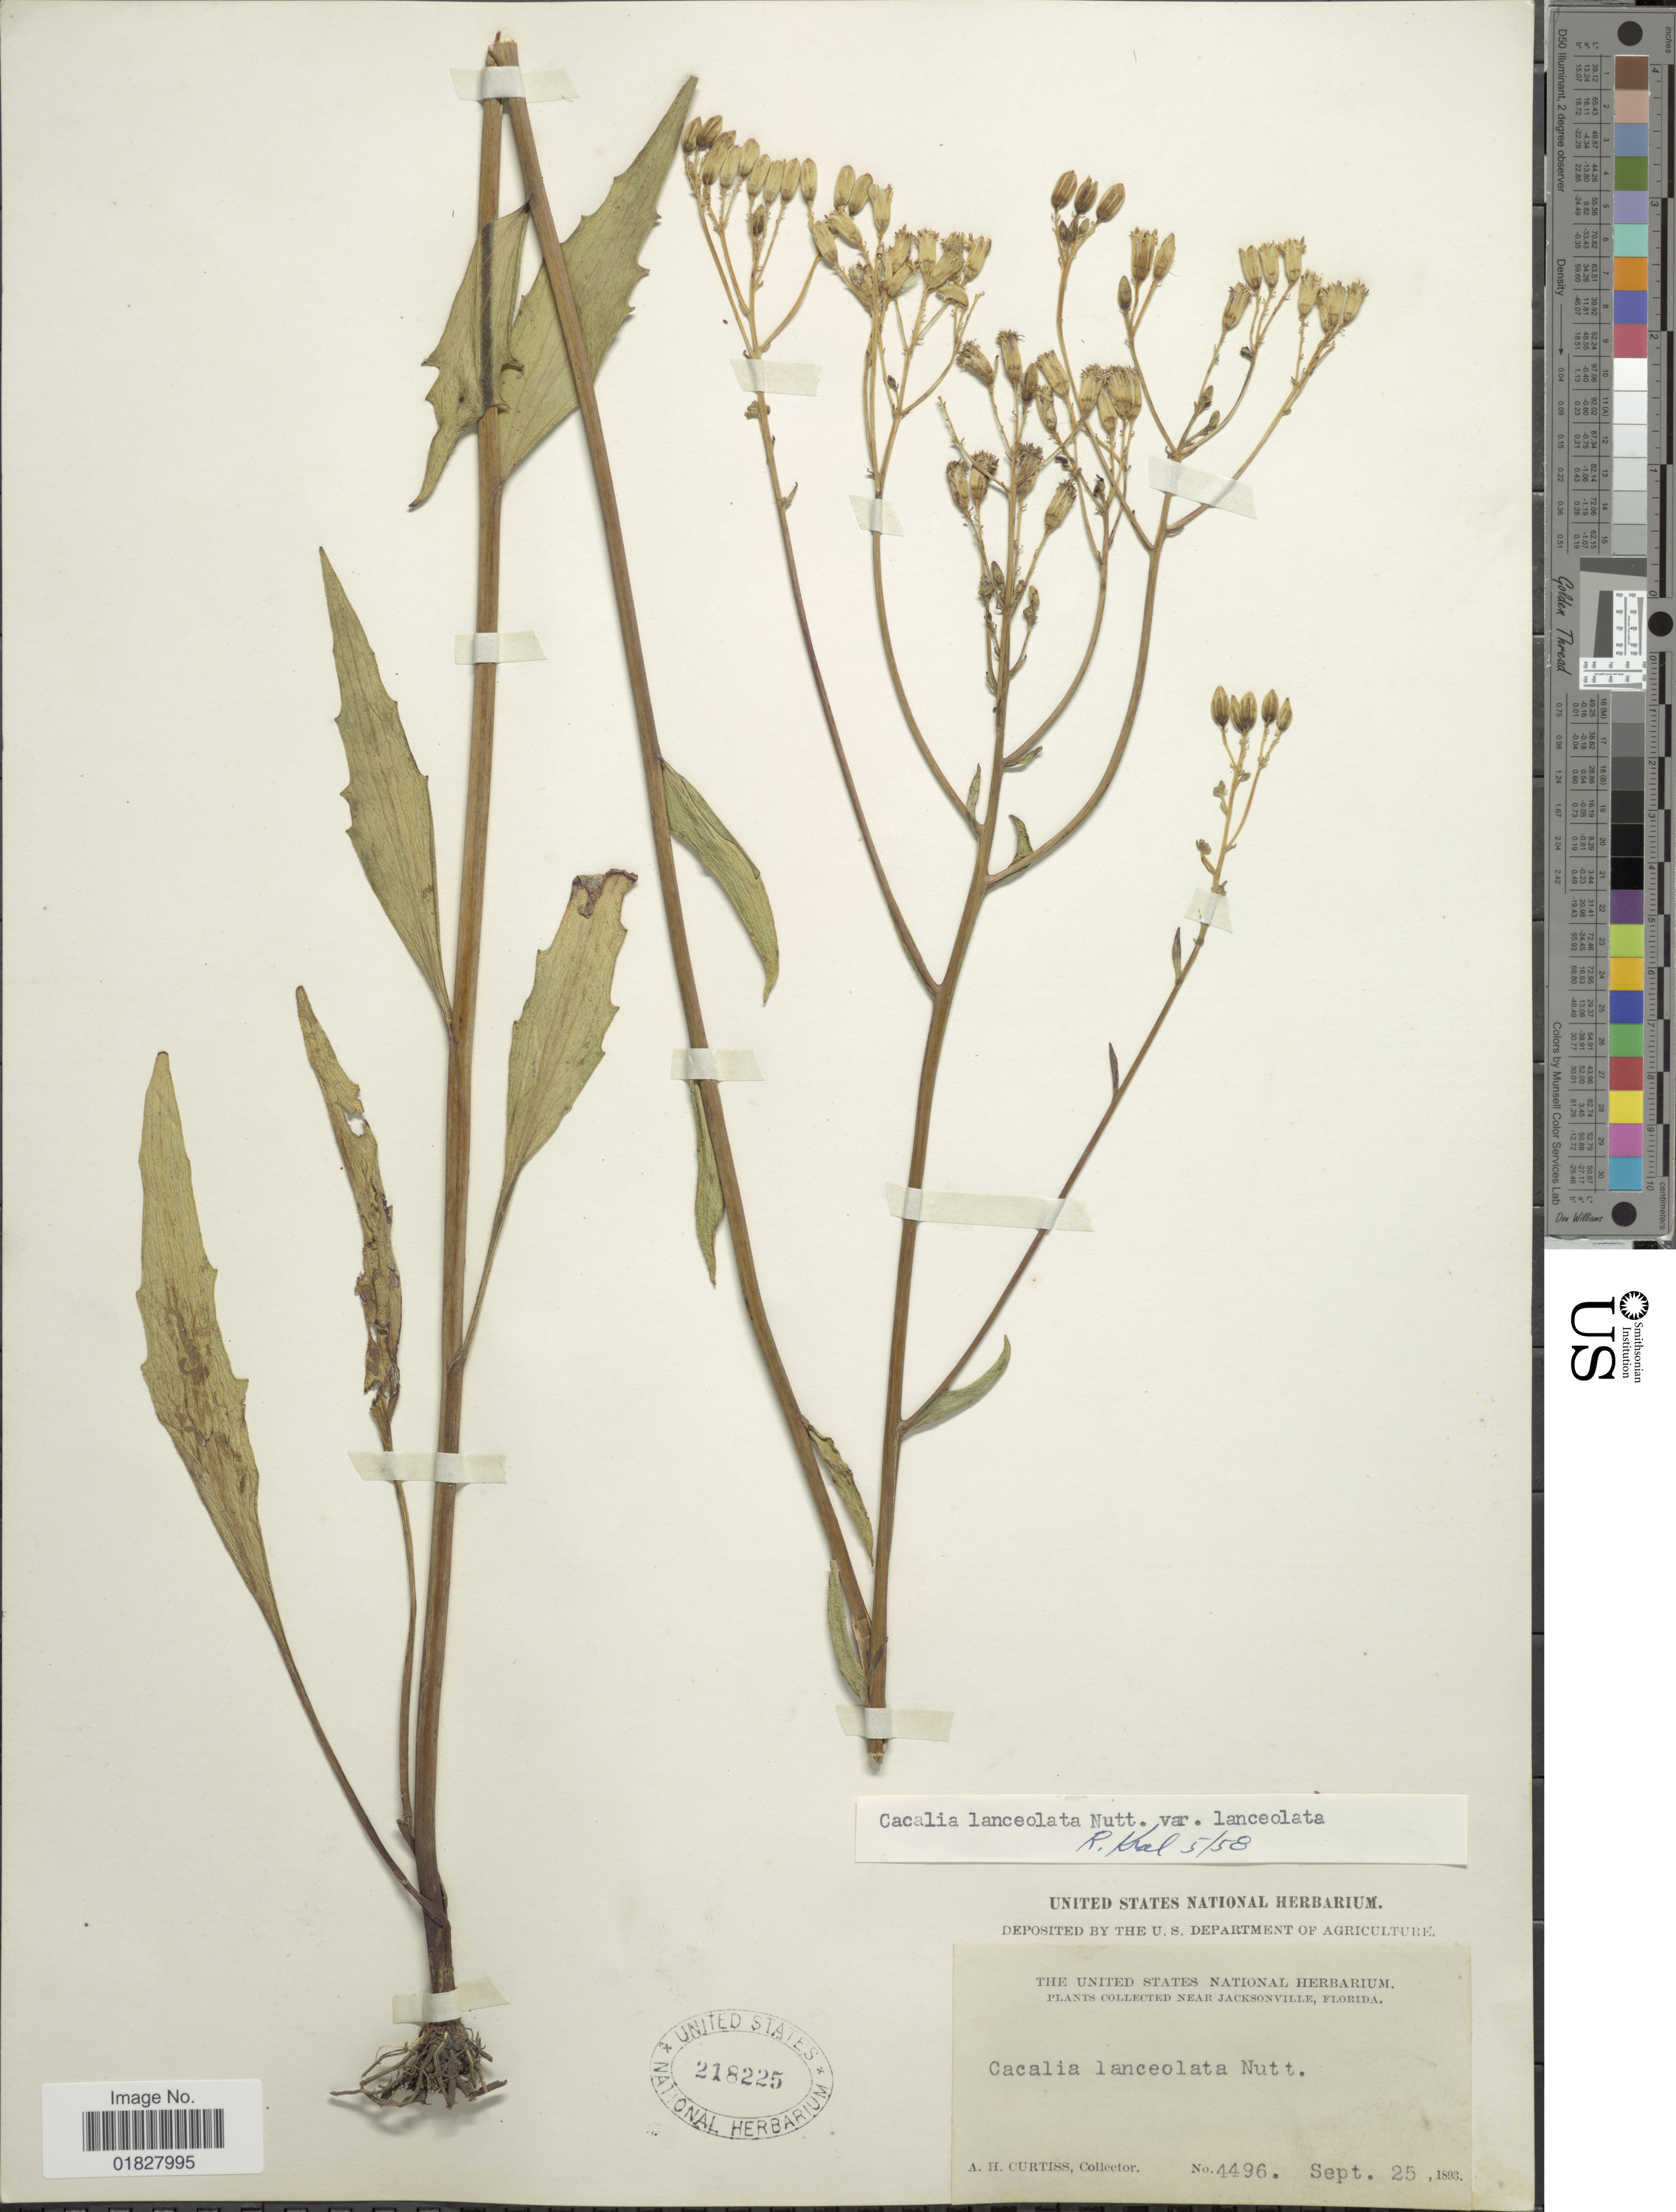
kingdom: Plantae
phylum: Tracheophyta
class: Magnoliopsida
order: Asterales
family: Asteraceae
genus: Arnoglossum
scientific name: Arnoglossum ovatum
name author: (Walter) H. Rob.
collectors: A. H. Curtiss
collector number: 4496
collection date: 1893-09-25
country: United States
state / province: Florida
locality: Near Jacksonville, Florida.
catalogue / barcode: US 218225